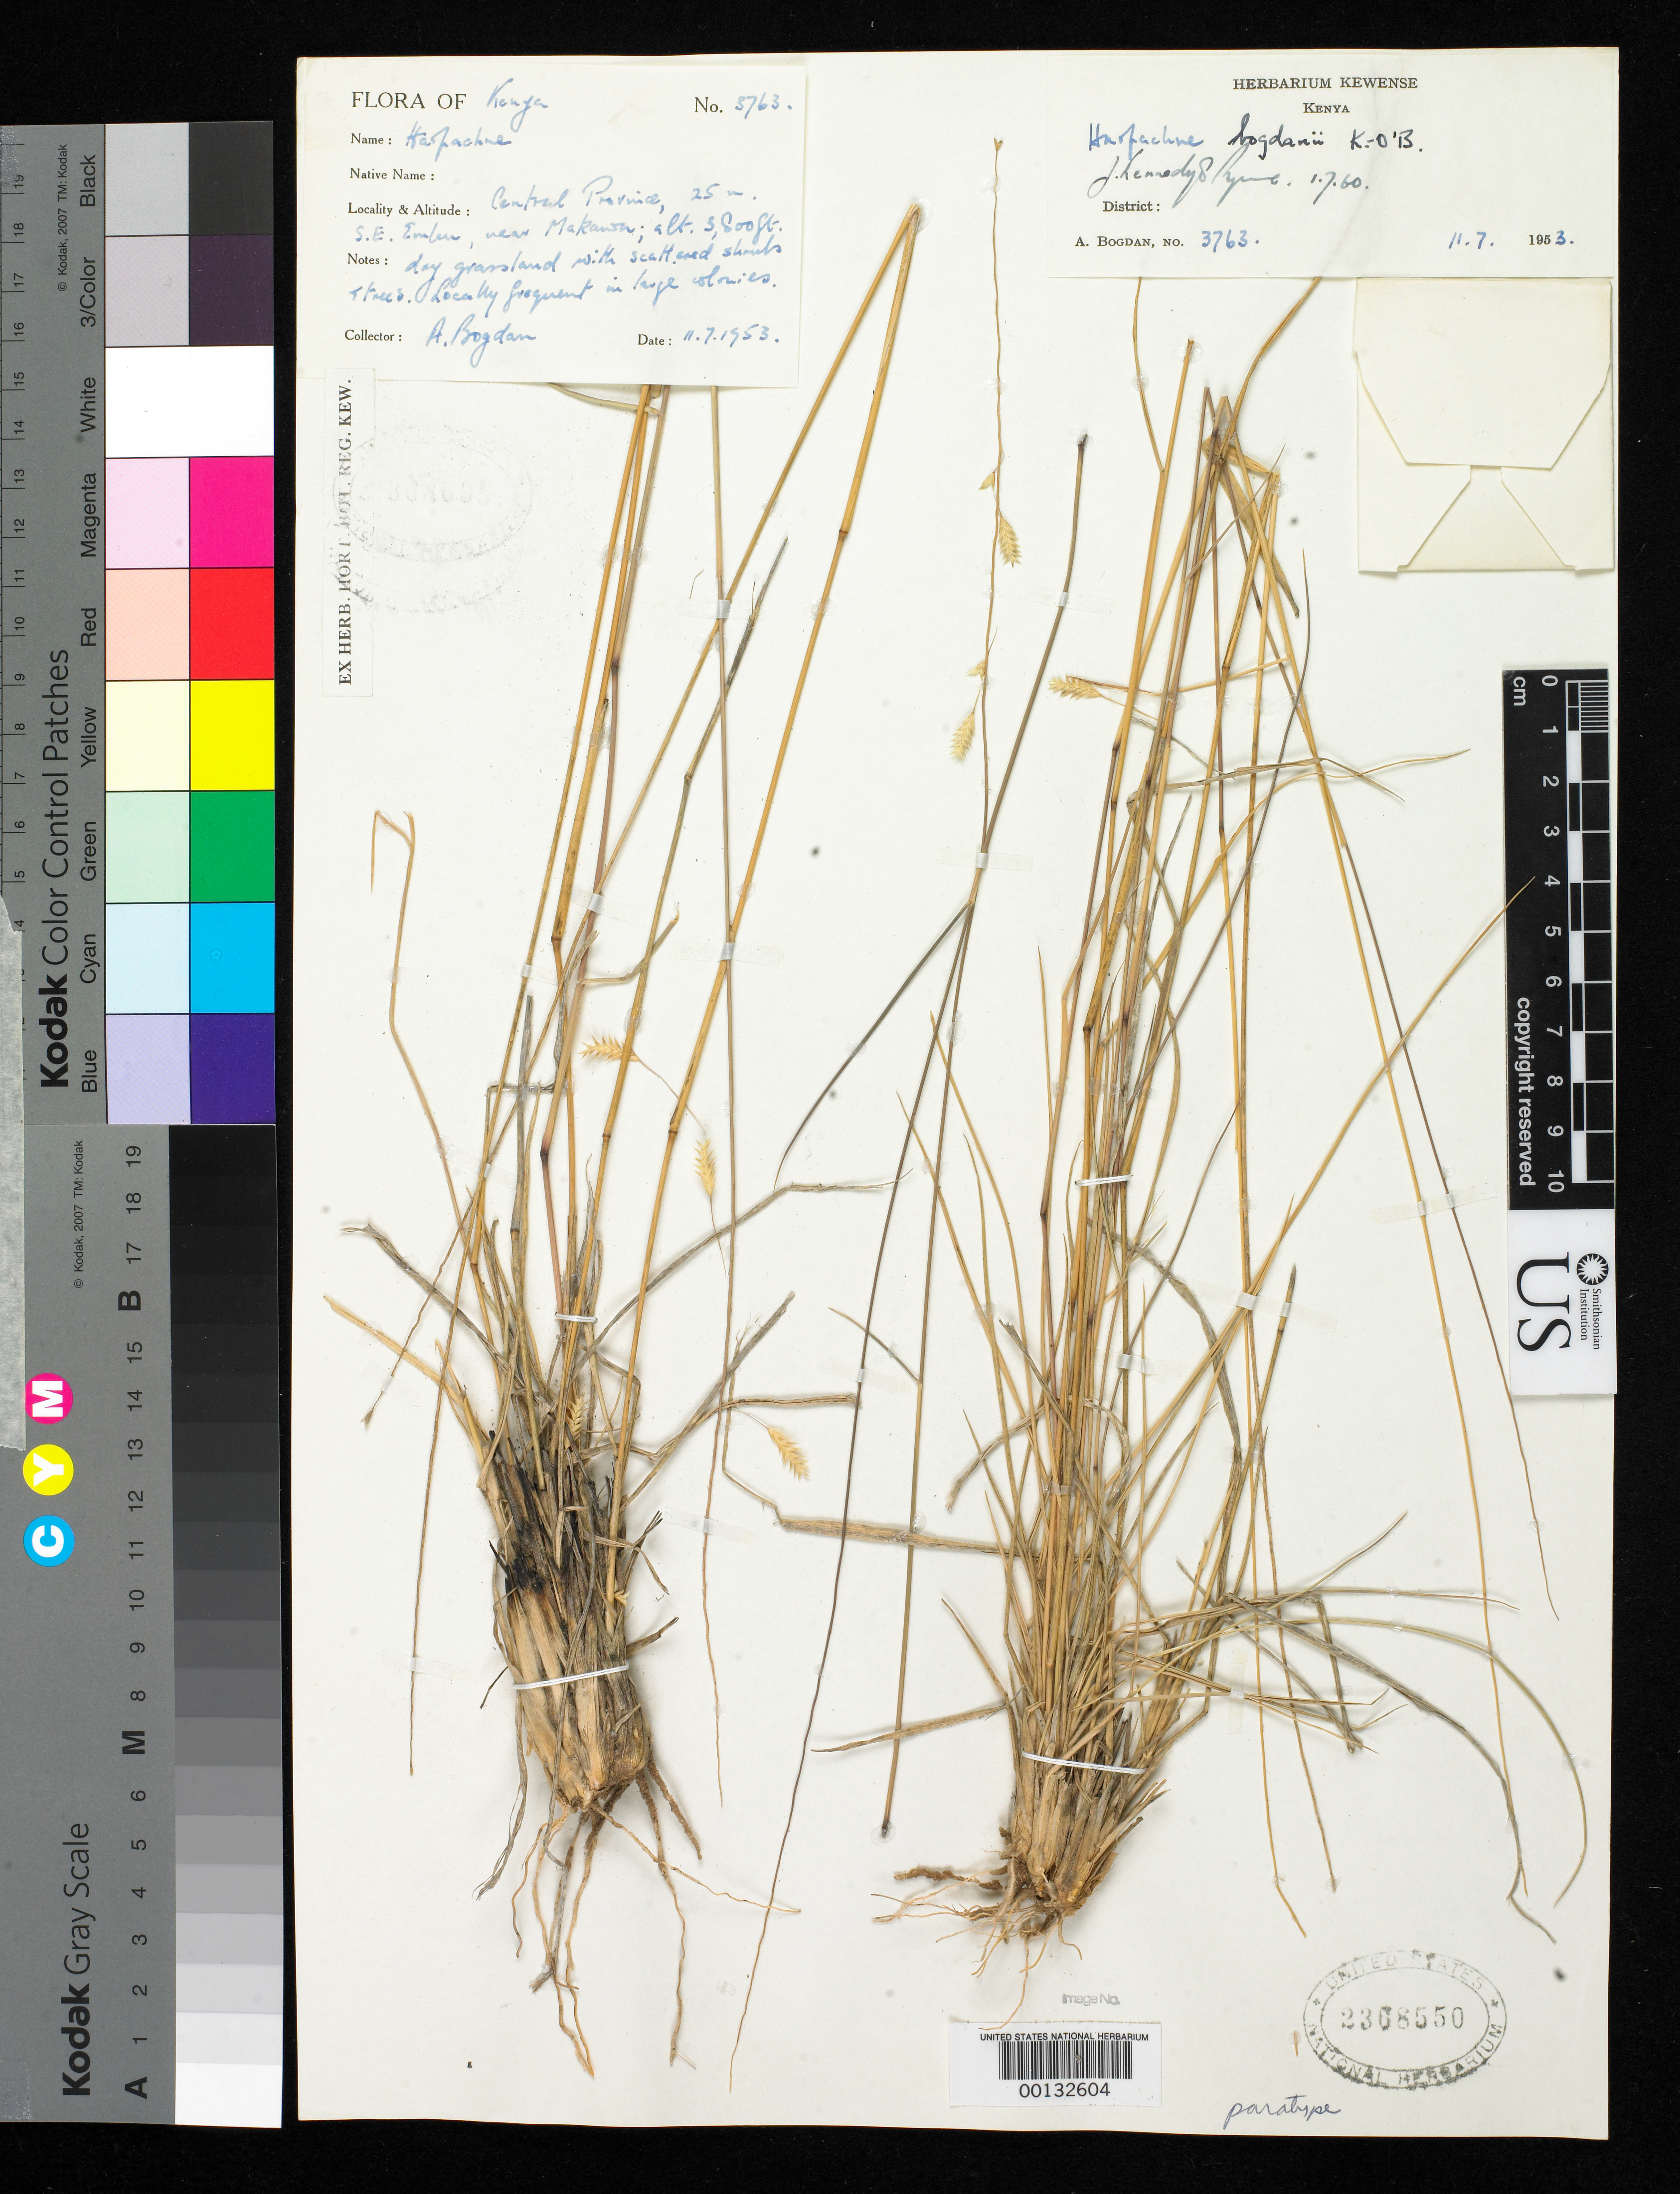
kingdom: Plantae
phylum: Tracheophyta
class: Liliopsida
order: Poales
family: Poaceae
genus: Harpachne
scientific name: Harpachne bogdanii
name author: Kenn.-O'Byrne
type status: Syntype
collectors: A. Bogdan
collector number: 3763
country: Kenya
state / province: Kiambu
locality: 25mi. SE of Emlen, near Makawa; alt. 3800 ft.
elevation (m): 1158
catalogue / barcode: US 2368550